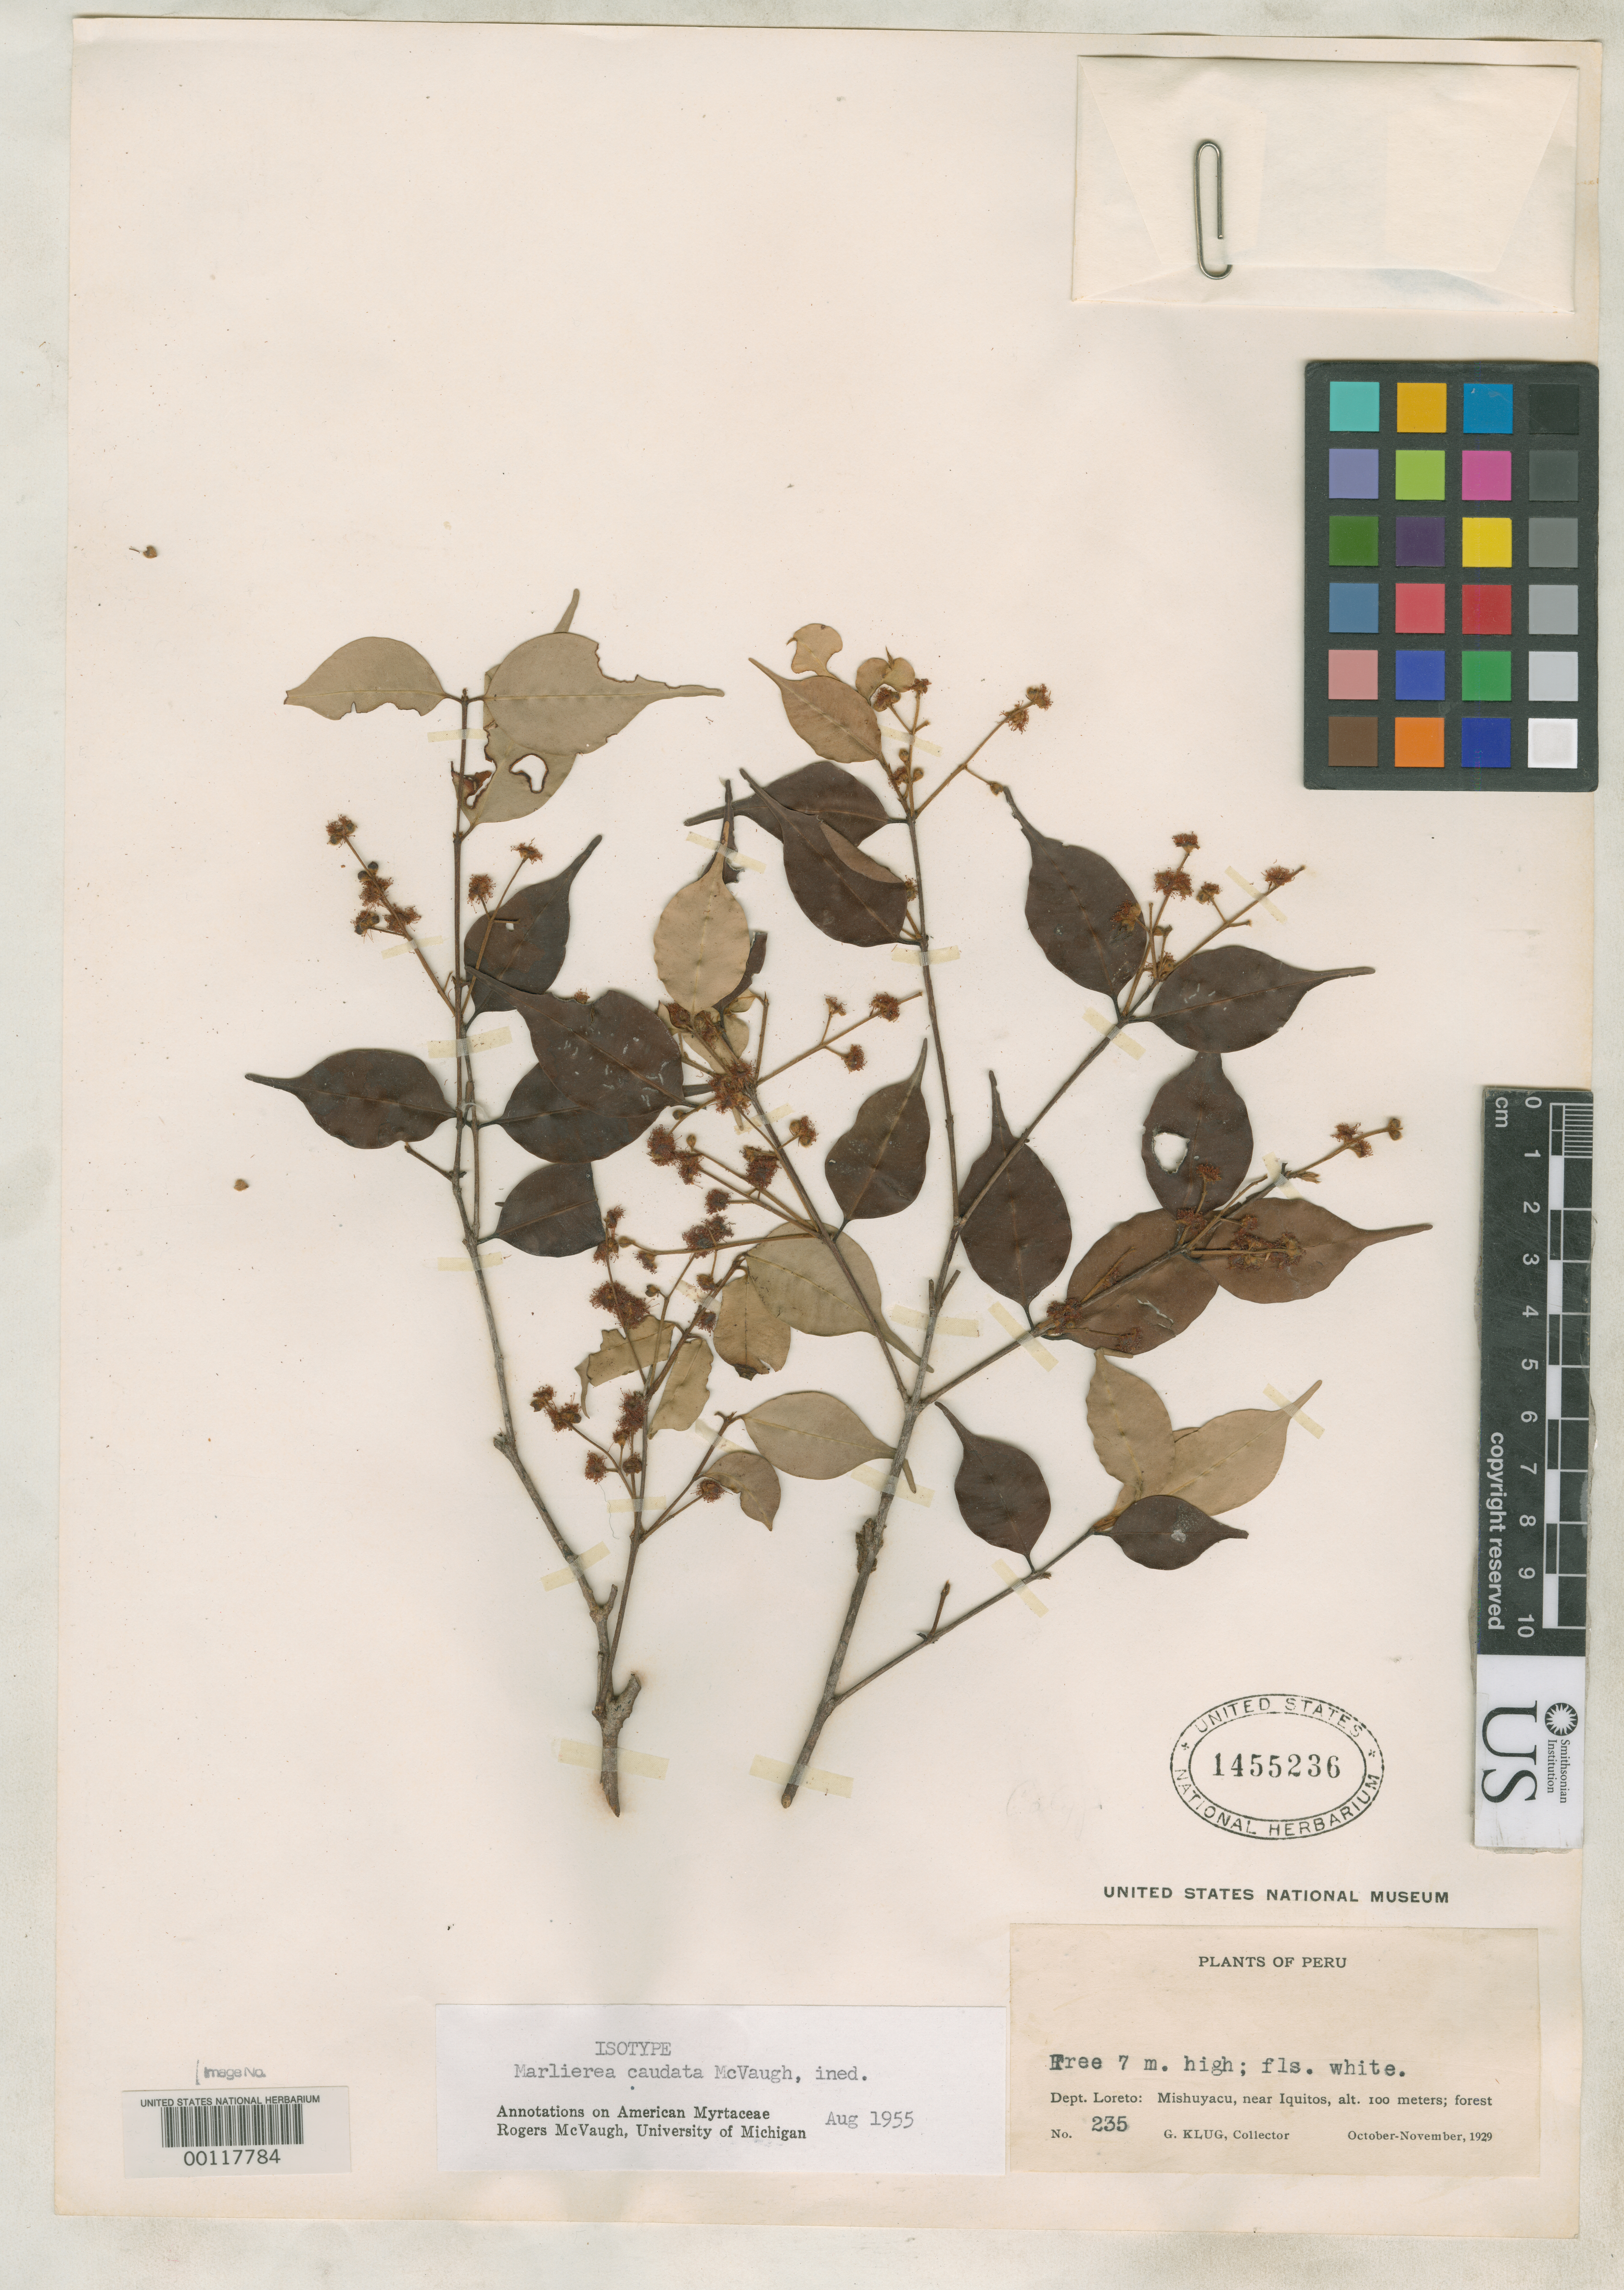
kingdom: Plantae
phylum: Tracheophyta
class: Magnoliopsida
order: Myrtales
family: Myrtaceae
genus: Marlierea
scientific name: Marlierea caudata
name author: McVaugh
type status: Isotype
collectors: G. Klug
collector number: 235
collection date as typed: Oct 1929 to -- Nov 1929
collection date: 1929-10/1929-11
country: Peru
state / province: Loreto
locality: Mishuyacu, near Iquitos.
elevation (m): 100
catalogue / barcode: US 1455236